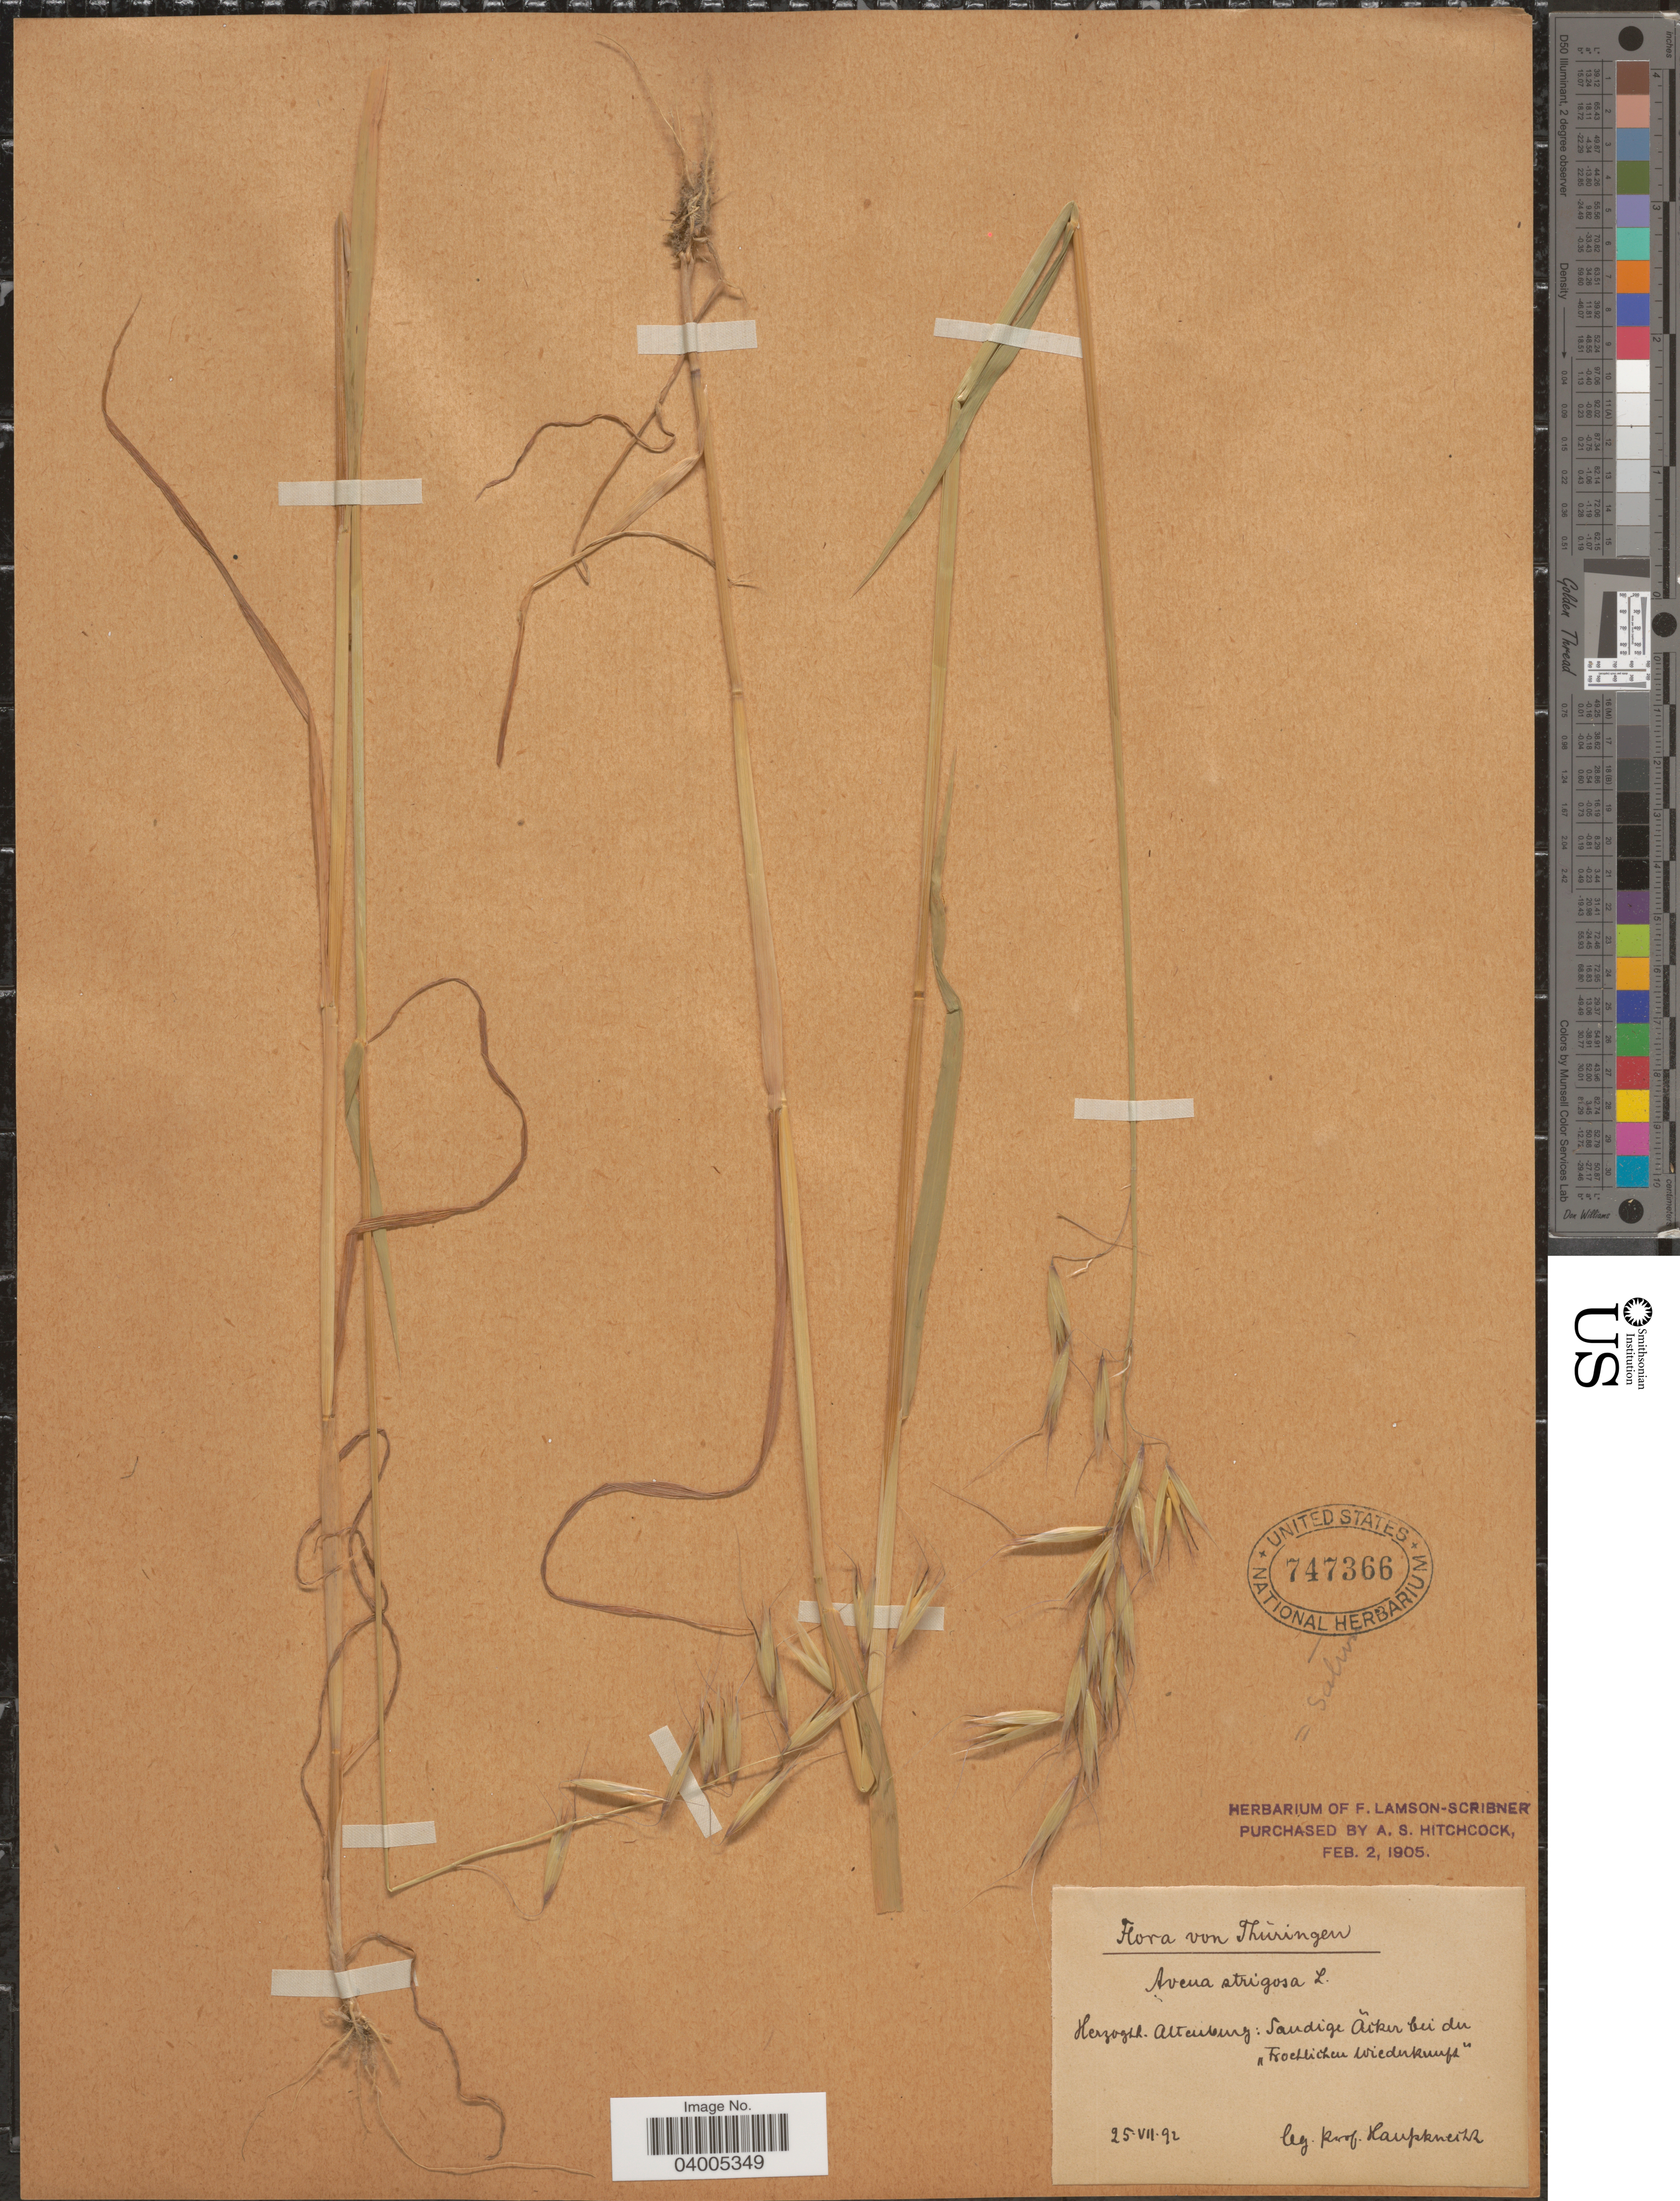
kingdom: Plantae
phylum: Tracheophyta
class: Liliopsida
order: Poales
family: Poaceae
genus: Avena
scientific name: Avena strigosa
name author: Schreb.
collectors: Haussknecht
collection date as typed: Transcribed d/m/y: 25/7/92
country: Germany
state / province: Thuringia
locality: Herzogth. Altenburg: Sandige Ãiker bei des "Froetlichen Wiederkunz".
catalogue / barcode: US 747366